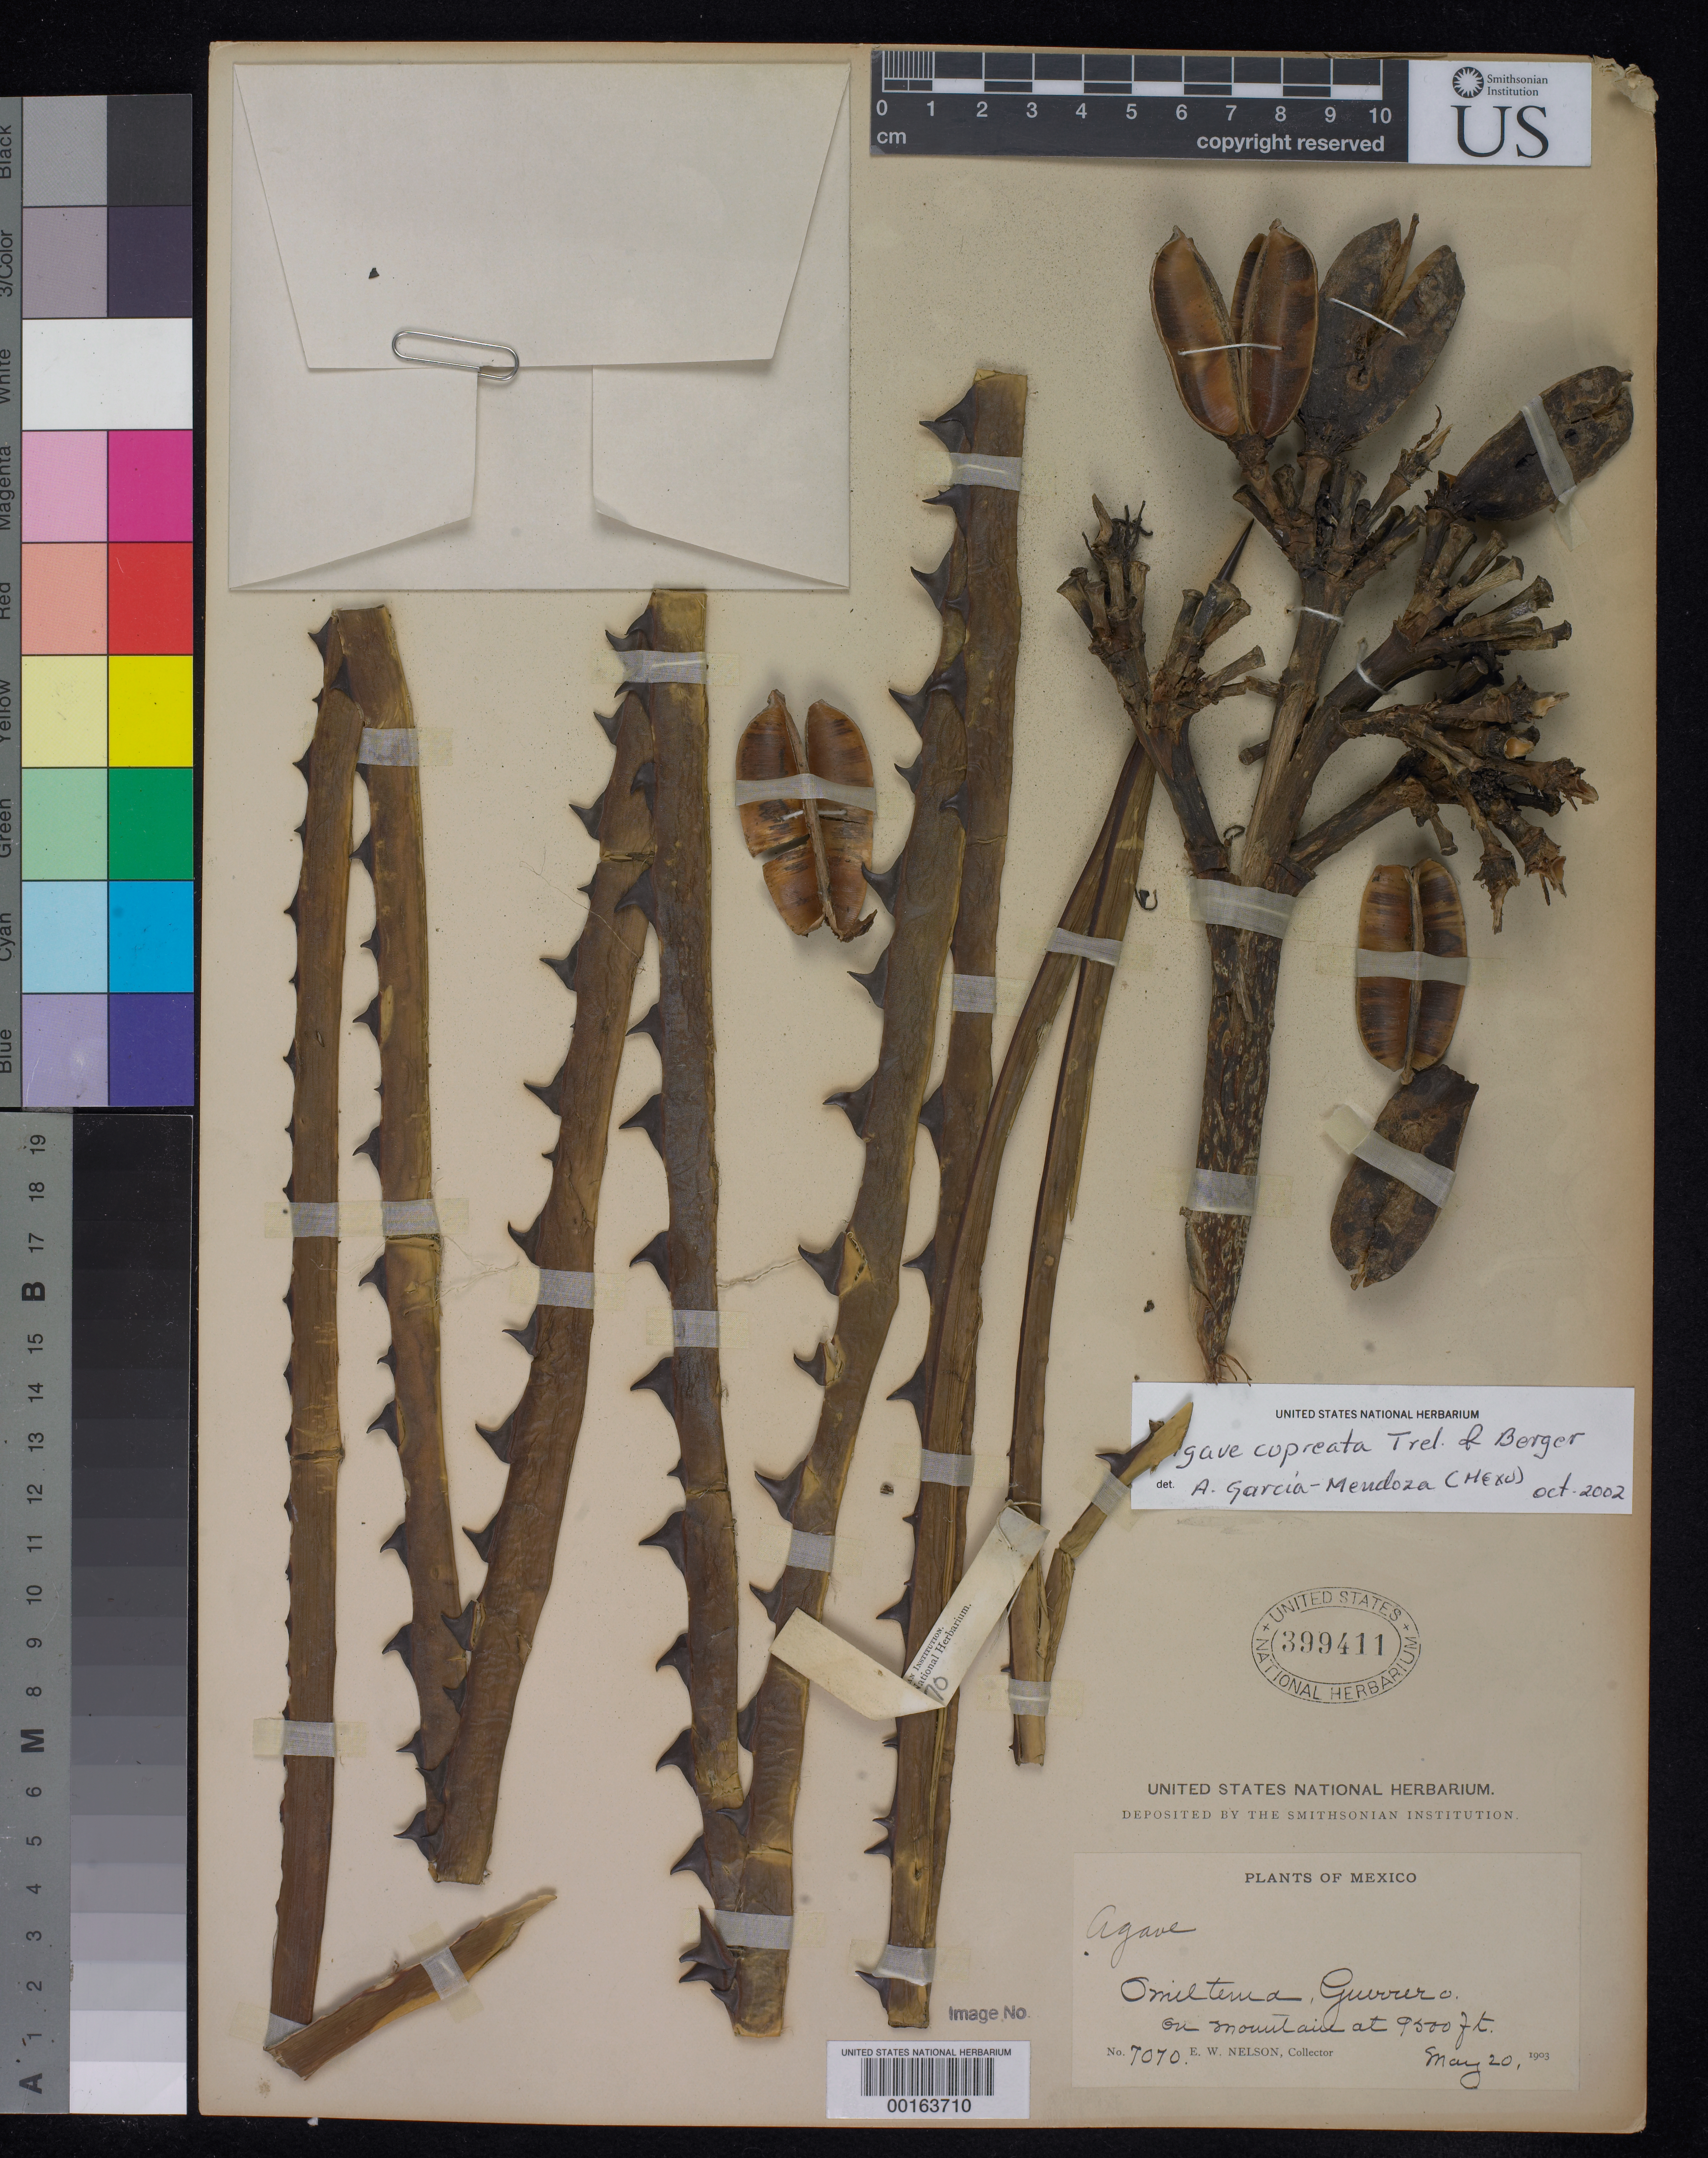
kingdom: Plantae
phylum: Tracheophyta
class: Liliopsida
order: Asparagales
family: Asparagaceae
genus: Agave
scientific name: Agave cupreata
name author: Trel. & A. Berger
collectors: E. W. Nelson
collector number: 7070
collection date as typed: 20 May 1903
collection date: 1903-05-20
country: Mexico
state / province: Guerrero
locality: Omiltema, on mountain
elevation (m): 2896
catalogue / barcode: US 399411